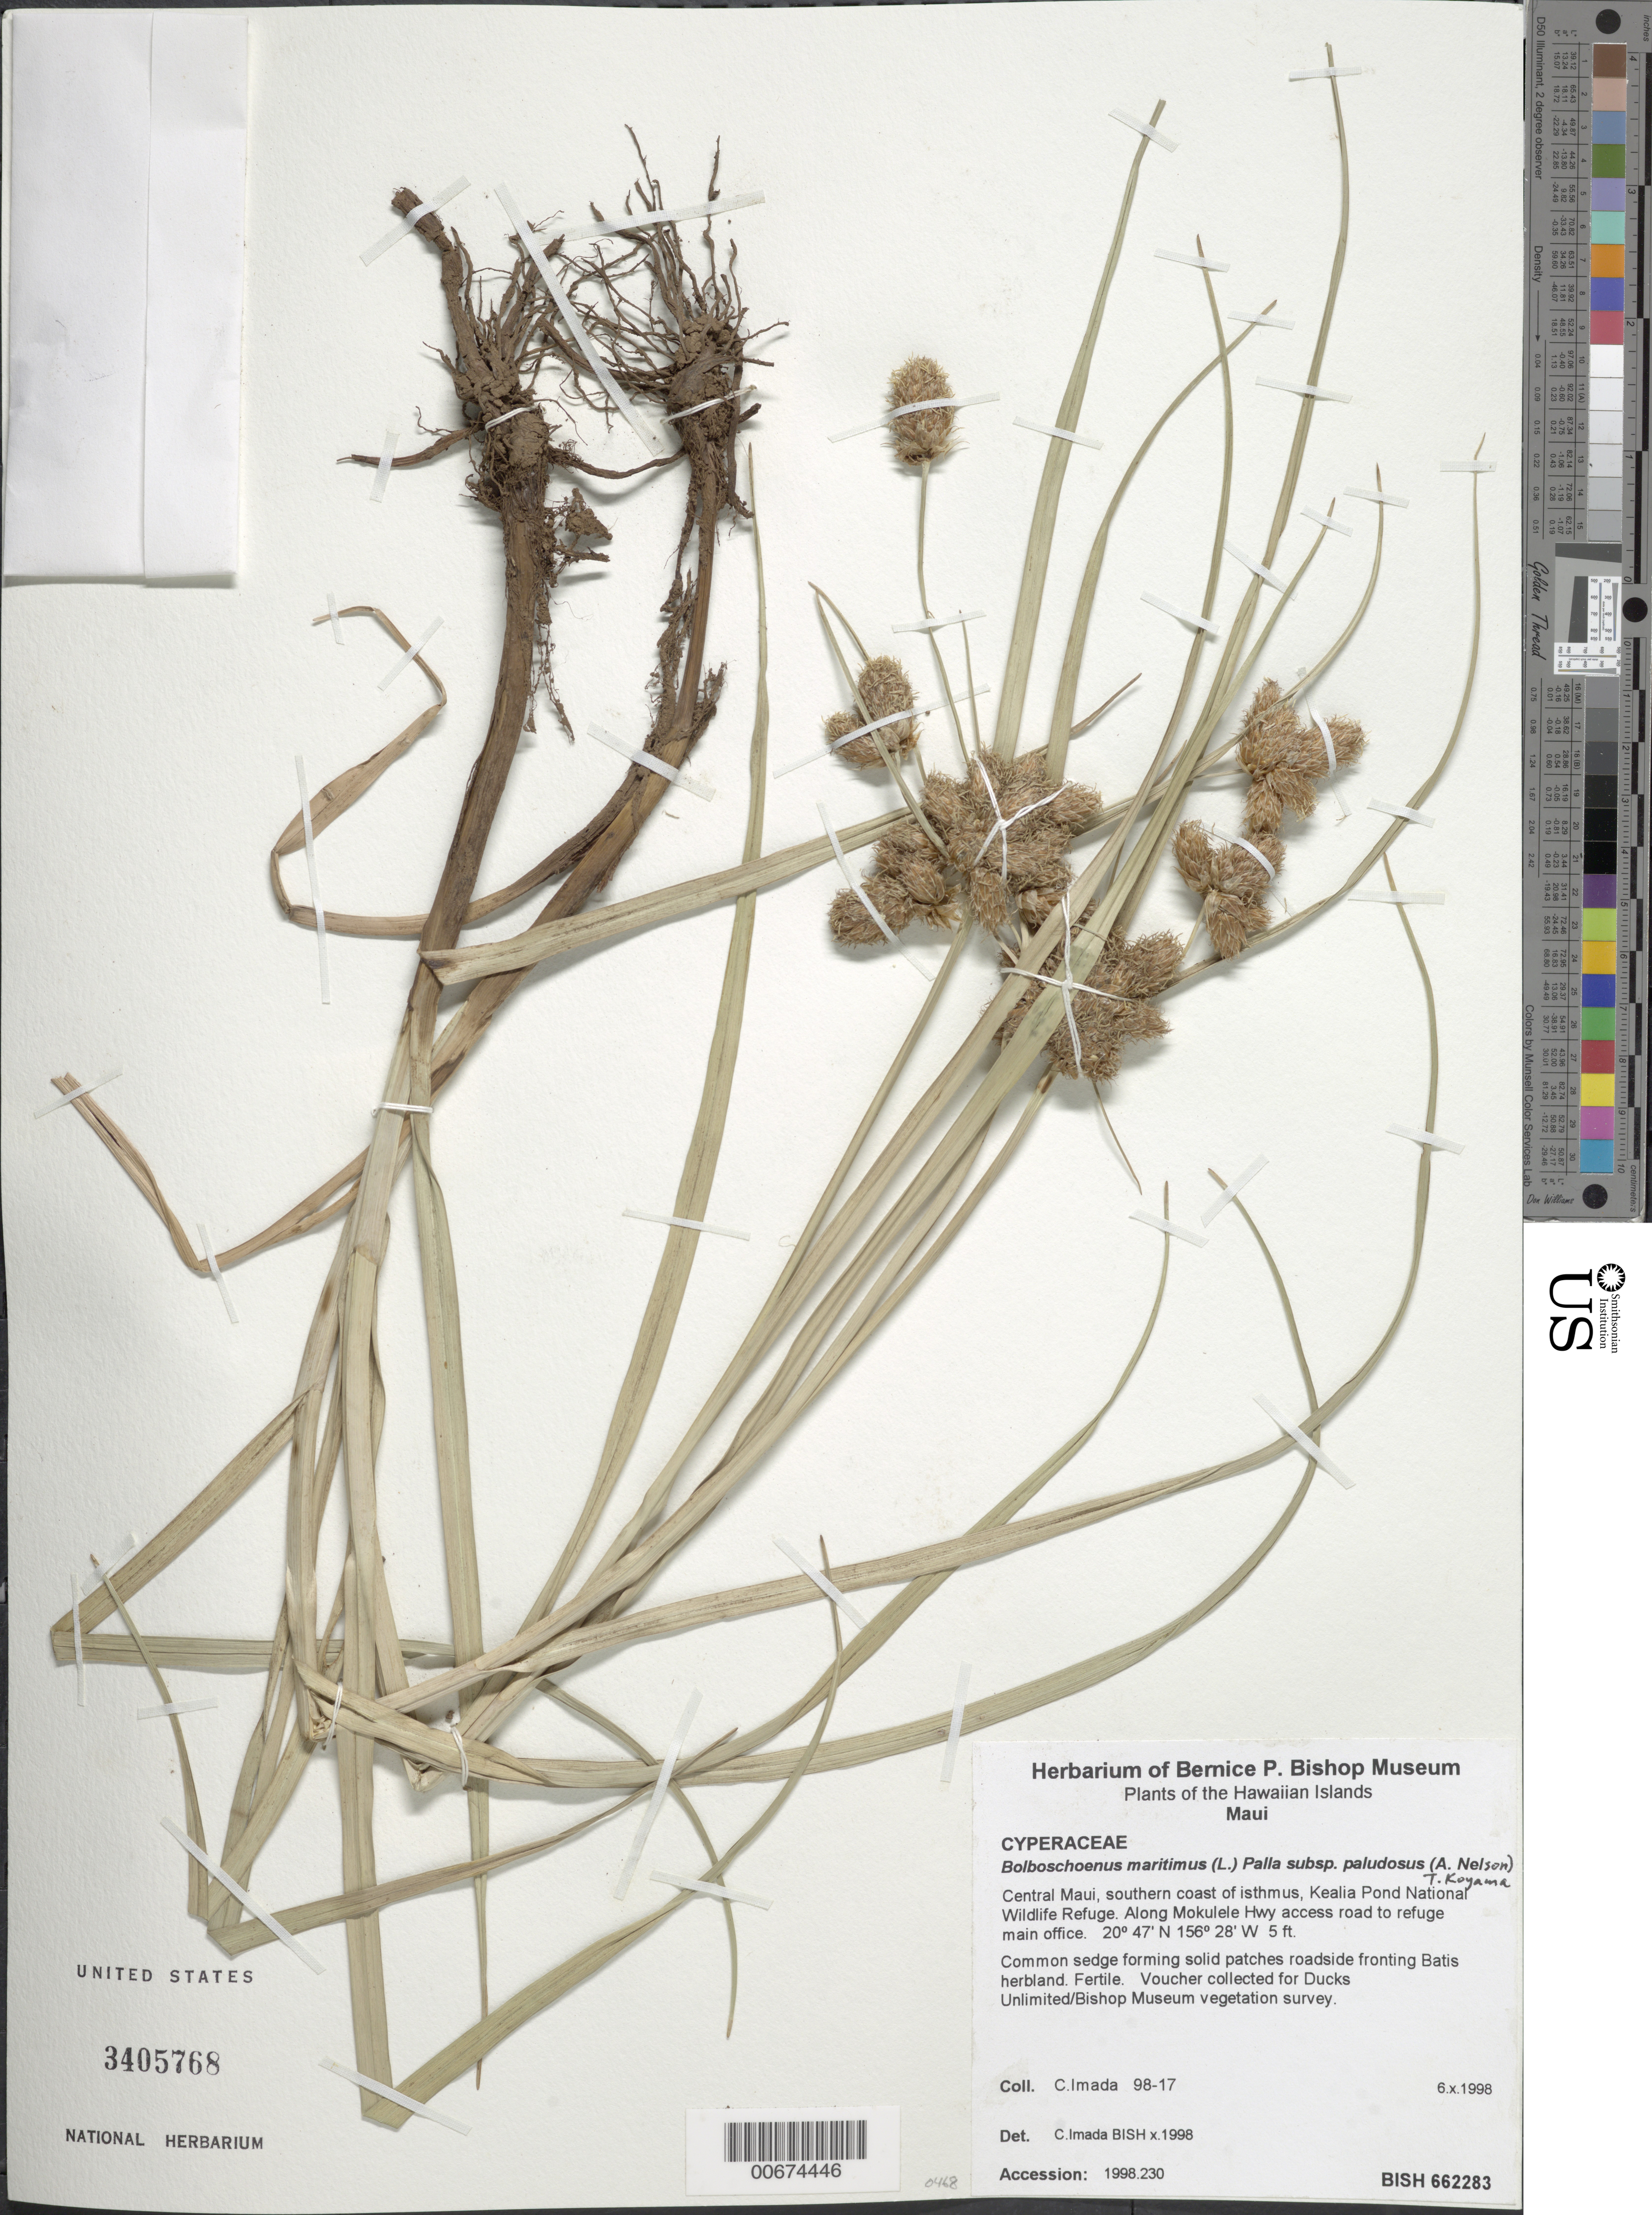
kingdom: Plantae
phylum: Tracheophyta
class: Liliopsida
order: Poales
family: Cyperaceae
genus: Bolboschoenus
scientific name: Bolboschoenus maritimus subsp. paludosus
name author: (A. Nelson) T. Koyama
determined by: Imada, C.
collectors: C. Imada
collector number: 98-17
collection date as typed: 6 Oct 1998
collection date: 1998-10-06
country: United States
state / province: Hawaii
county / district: Maui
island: Maui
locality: Central Maui, southern coast of isthmus, Kealia Pond National Wildlife Refuge. Along Mokulele Hwy access road to refuge main office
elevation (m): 1.5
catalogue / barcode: US 3405768